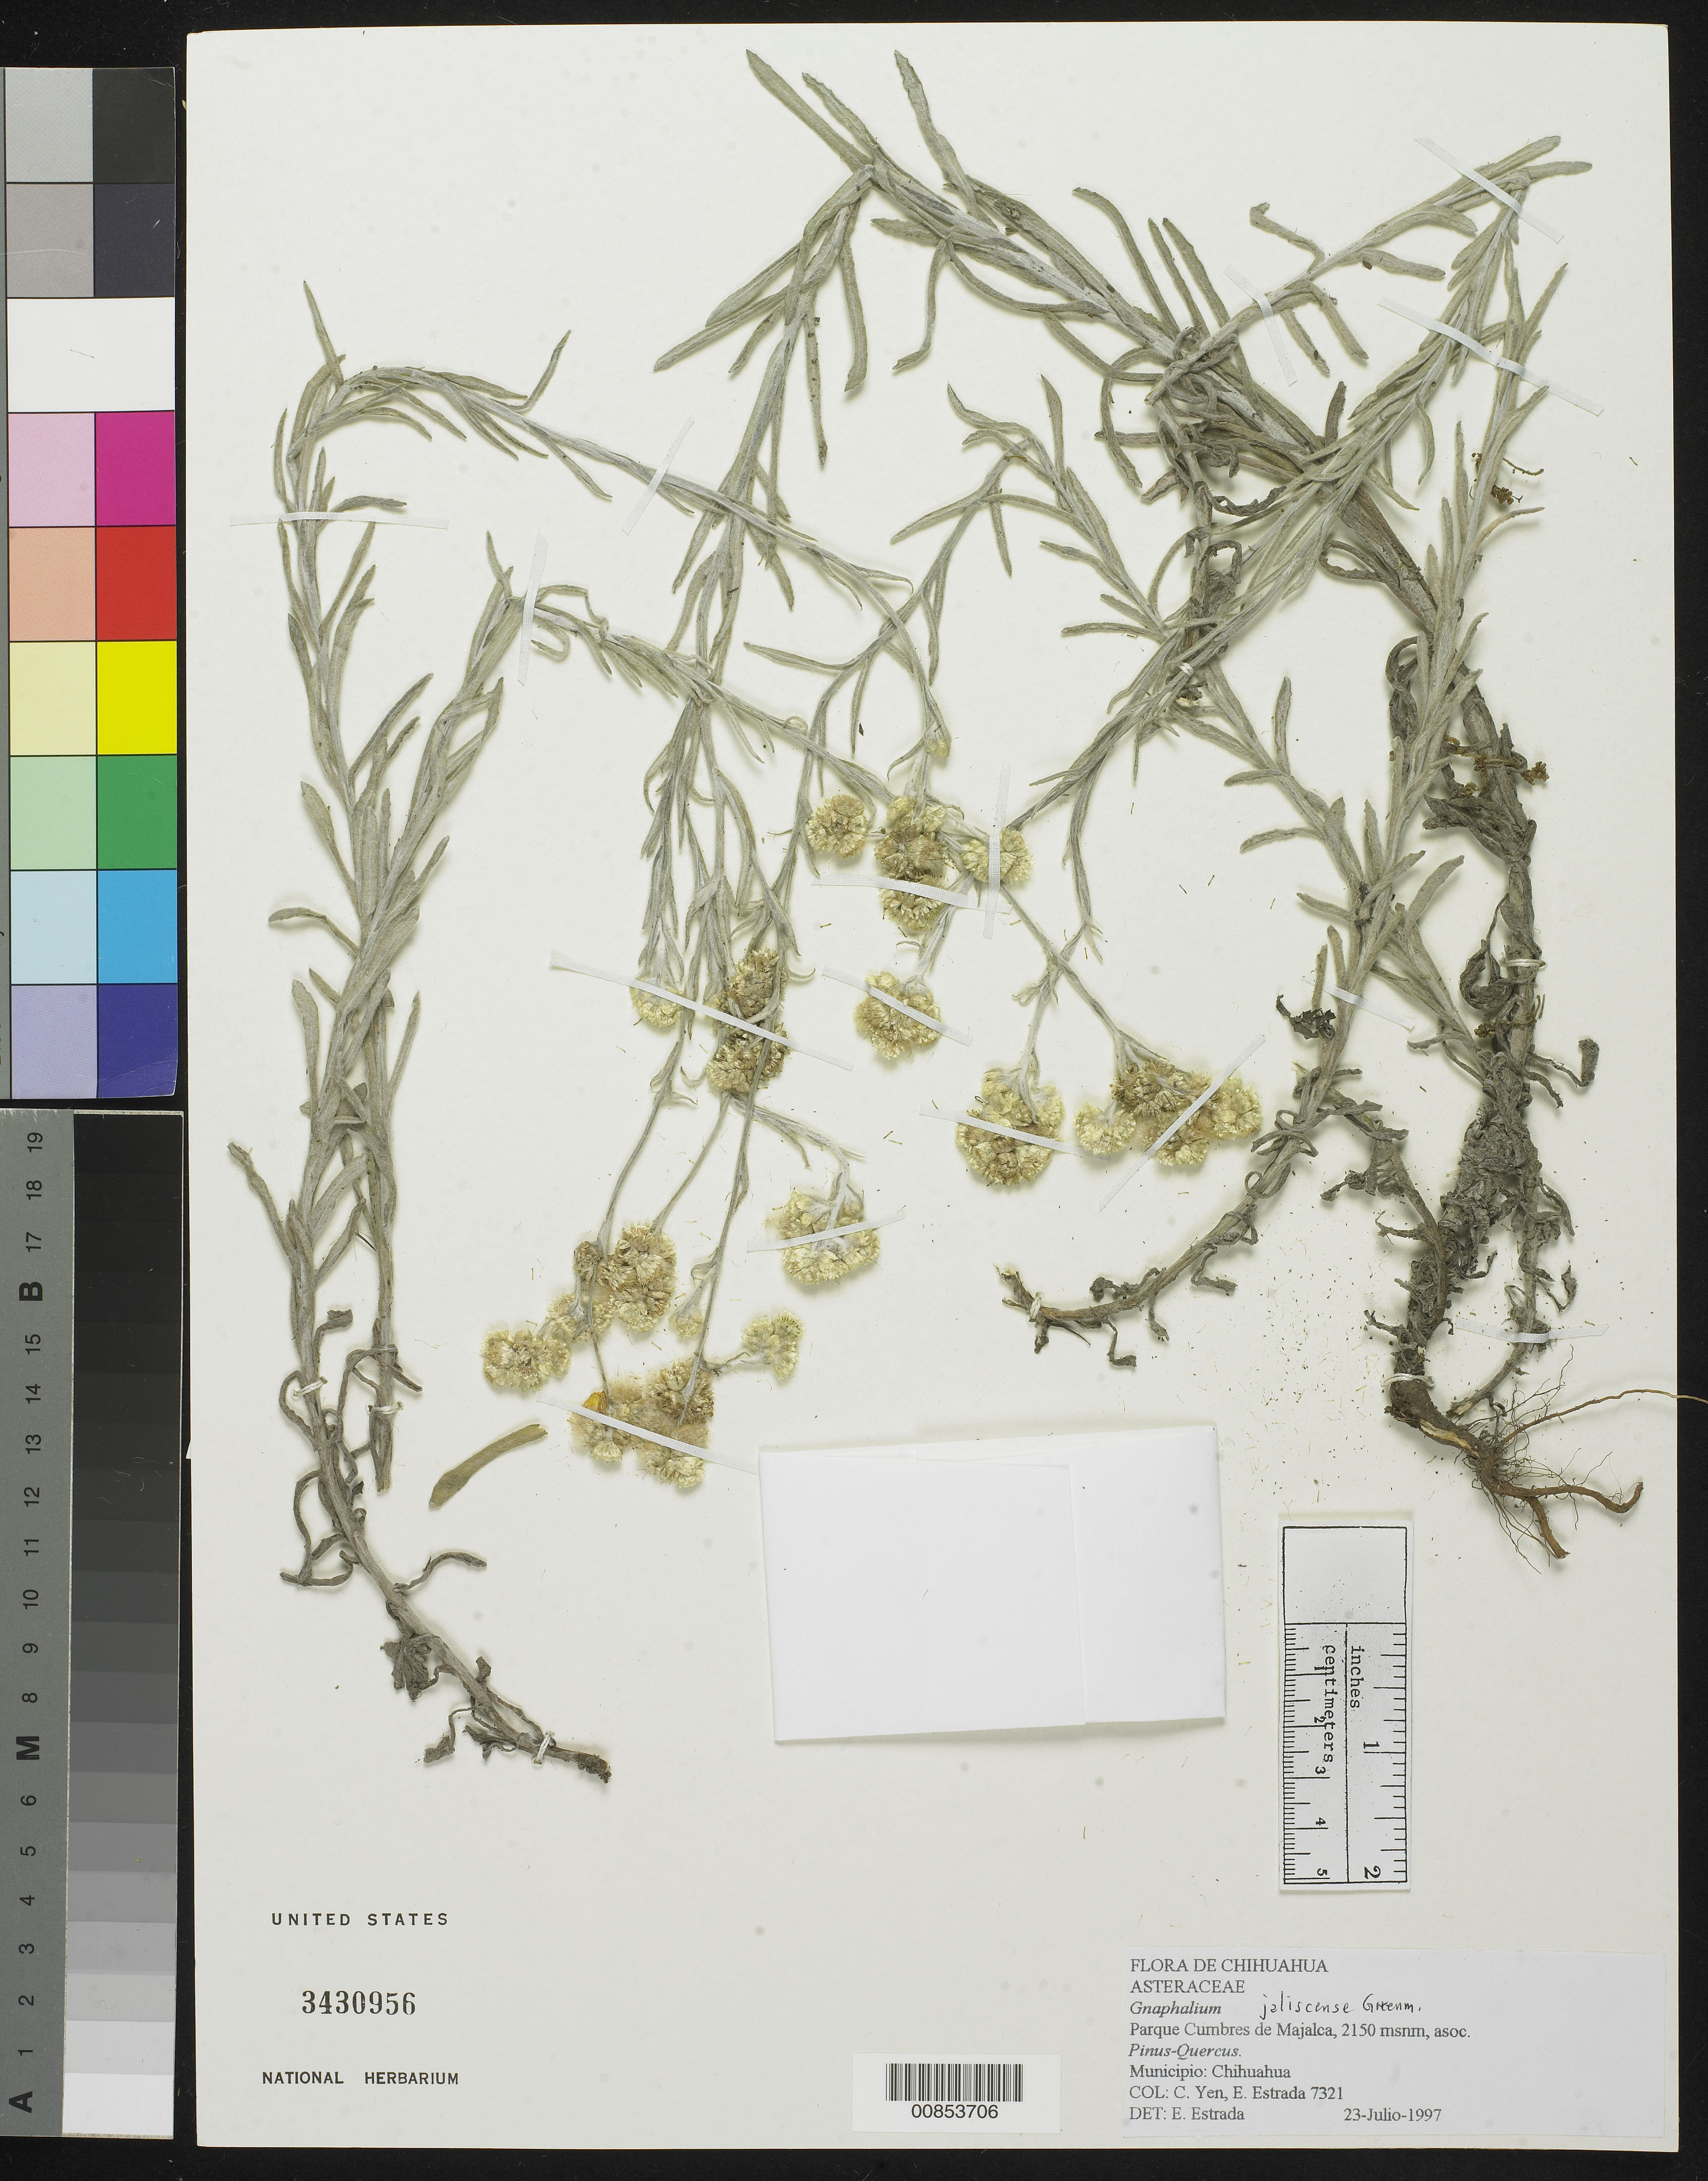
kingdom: Plantae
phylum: Tracheophyta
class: Magnoliopsida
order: Asterales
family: Asteraceae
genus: Pseudognaphalium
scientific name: Pseudognaphalium stramineum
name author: (Kunth) Anderb.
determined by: Nesom, Guy L.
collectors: Y. C. Yang & E. Estrada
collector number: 7321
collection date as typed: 23 Jul 1997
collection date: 1997-07-23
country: Mexico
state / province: Chihuahua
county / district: Chihuahua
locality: Parque Cumbres de Majalca.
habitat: Asoc. Pinus-Quercus.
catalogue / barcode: US 3430956